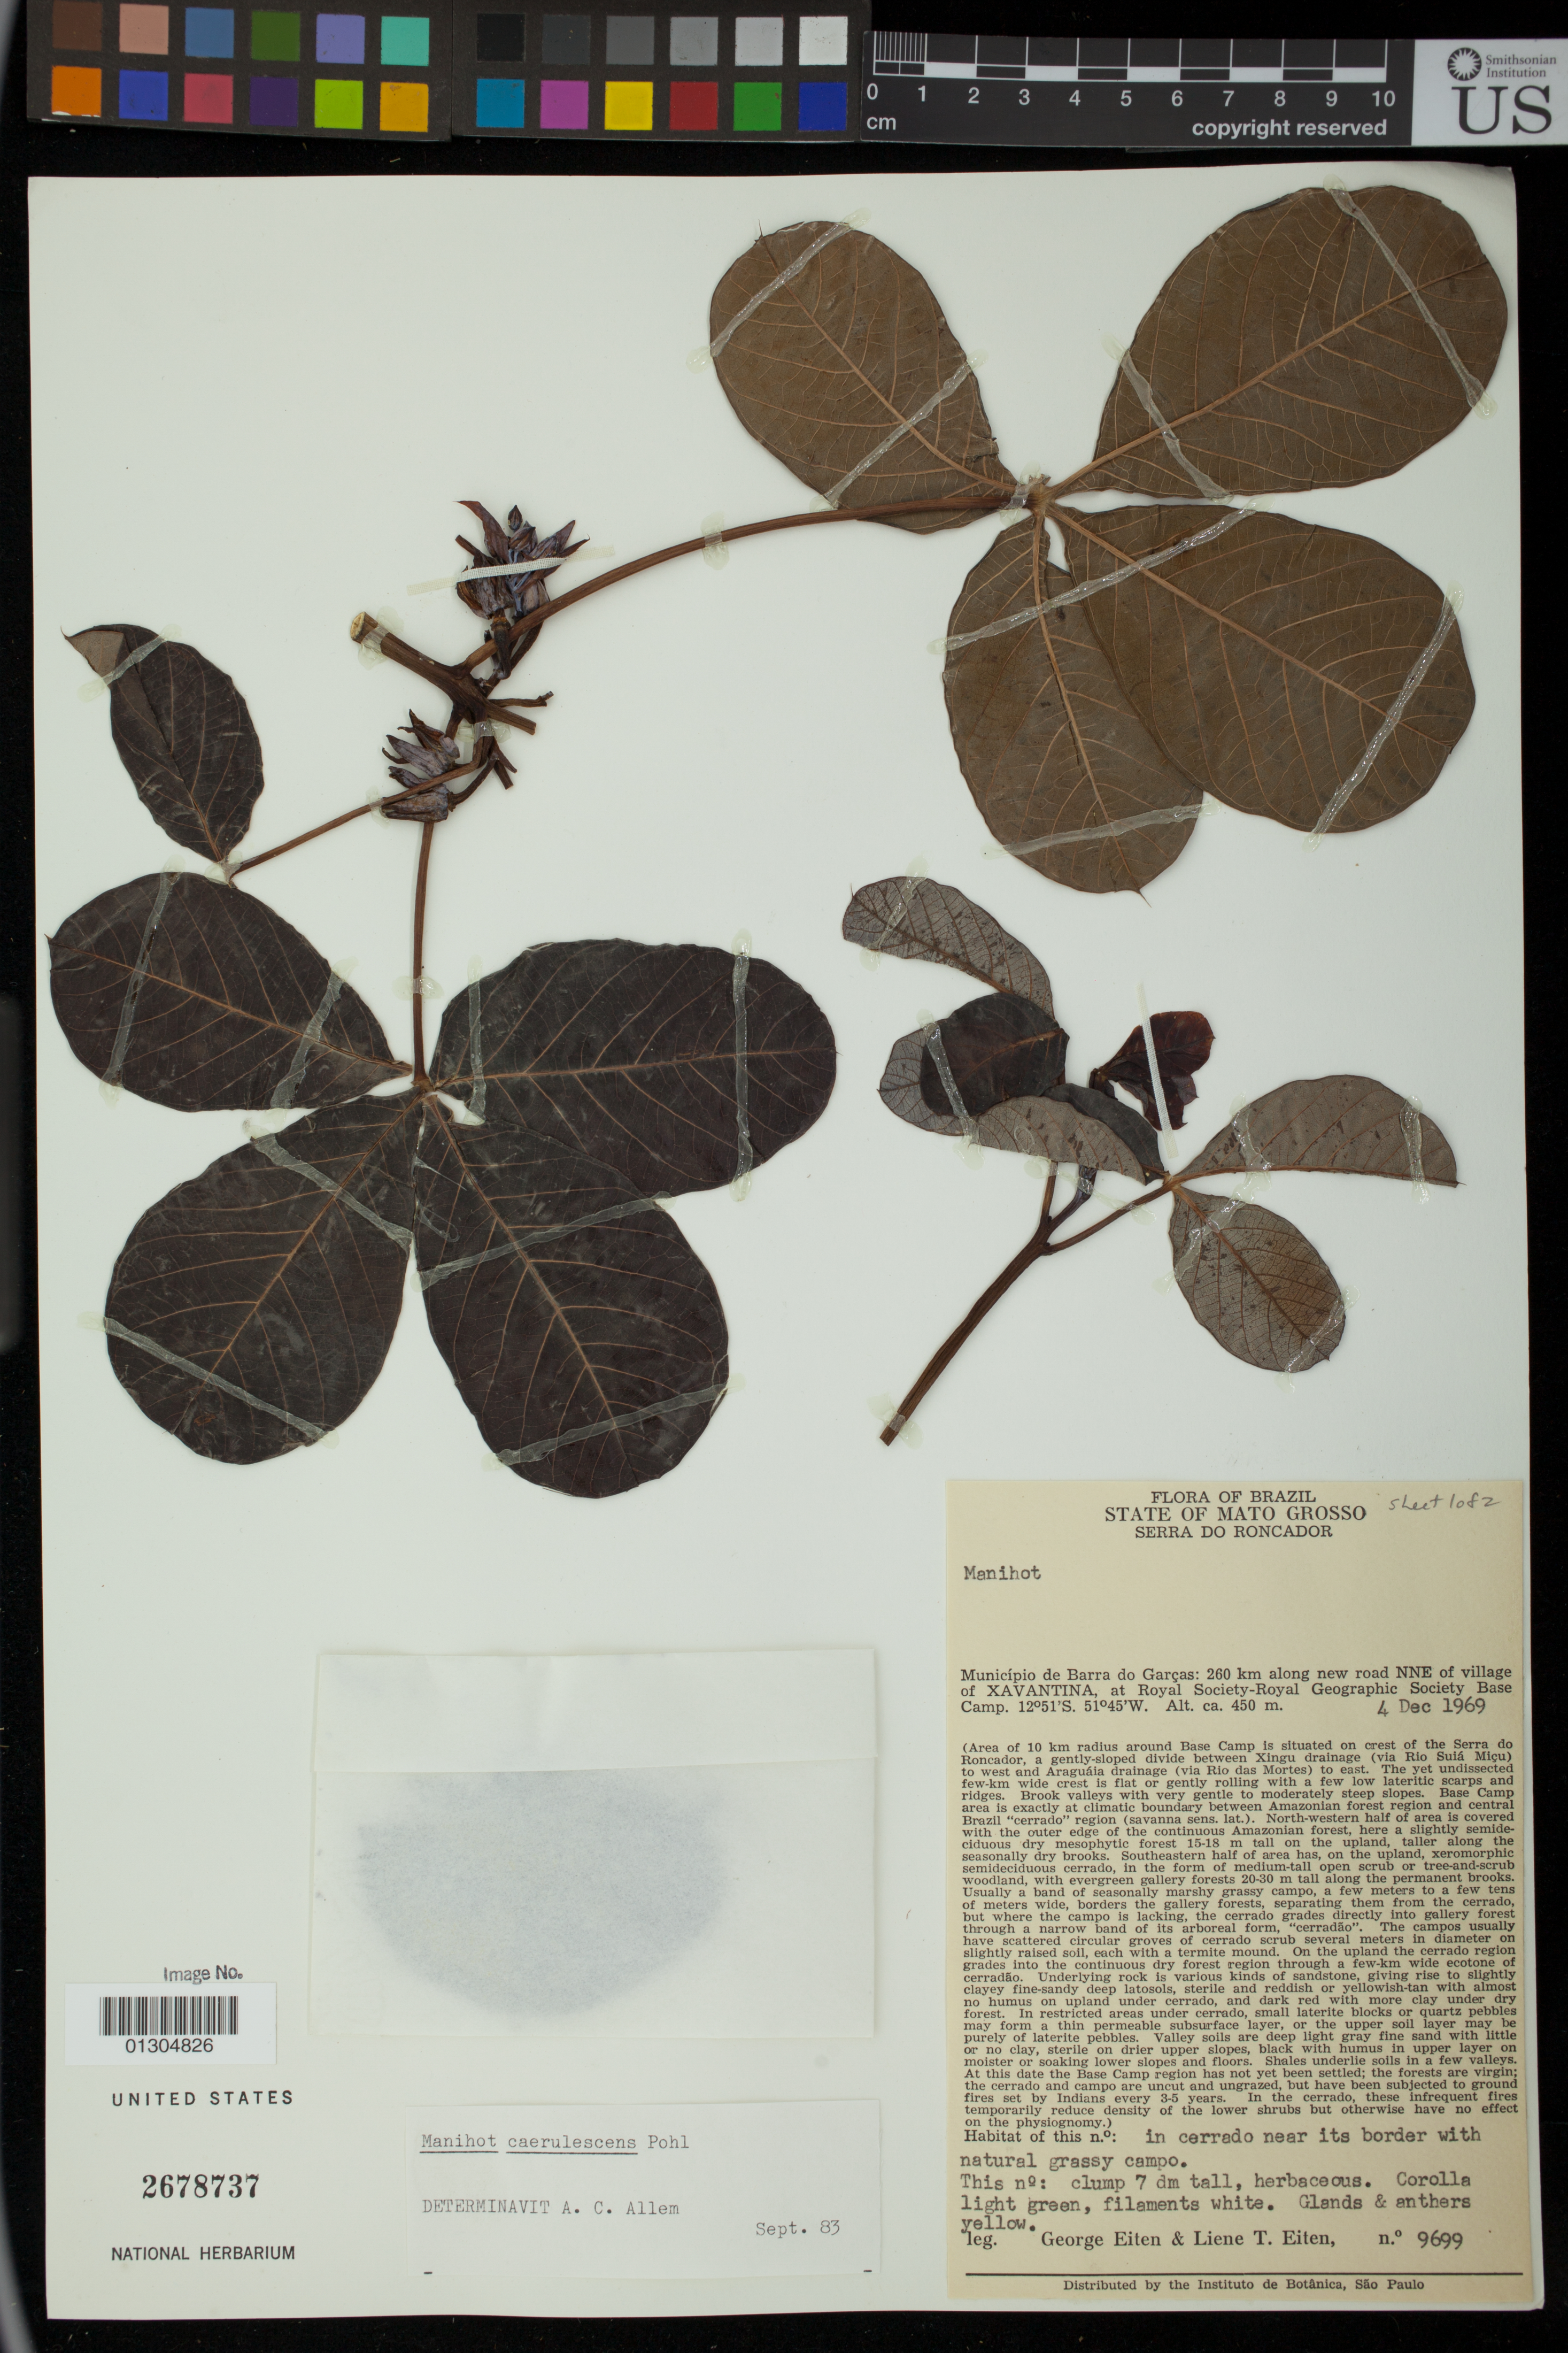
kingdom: Plantae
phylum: Tracheophyta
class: Magnoliopsida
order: Malpighiales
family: Euphorbiaceae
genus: Manihot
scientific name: Manihot caerulescens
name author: Pohl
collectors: G. Eiten & L. T. Eiten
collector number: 9699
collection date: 1969-12-04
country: Brazil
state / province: Mato Grosso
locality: Serra Do Roncador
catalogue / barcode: US 2678737